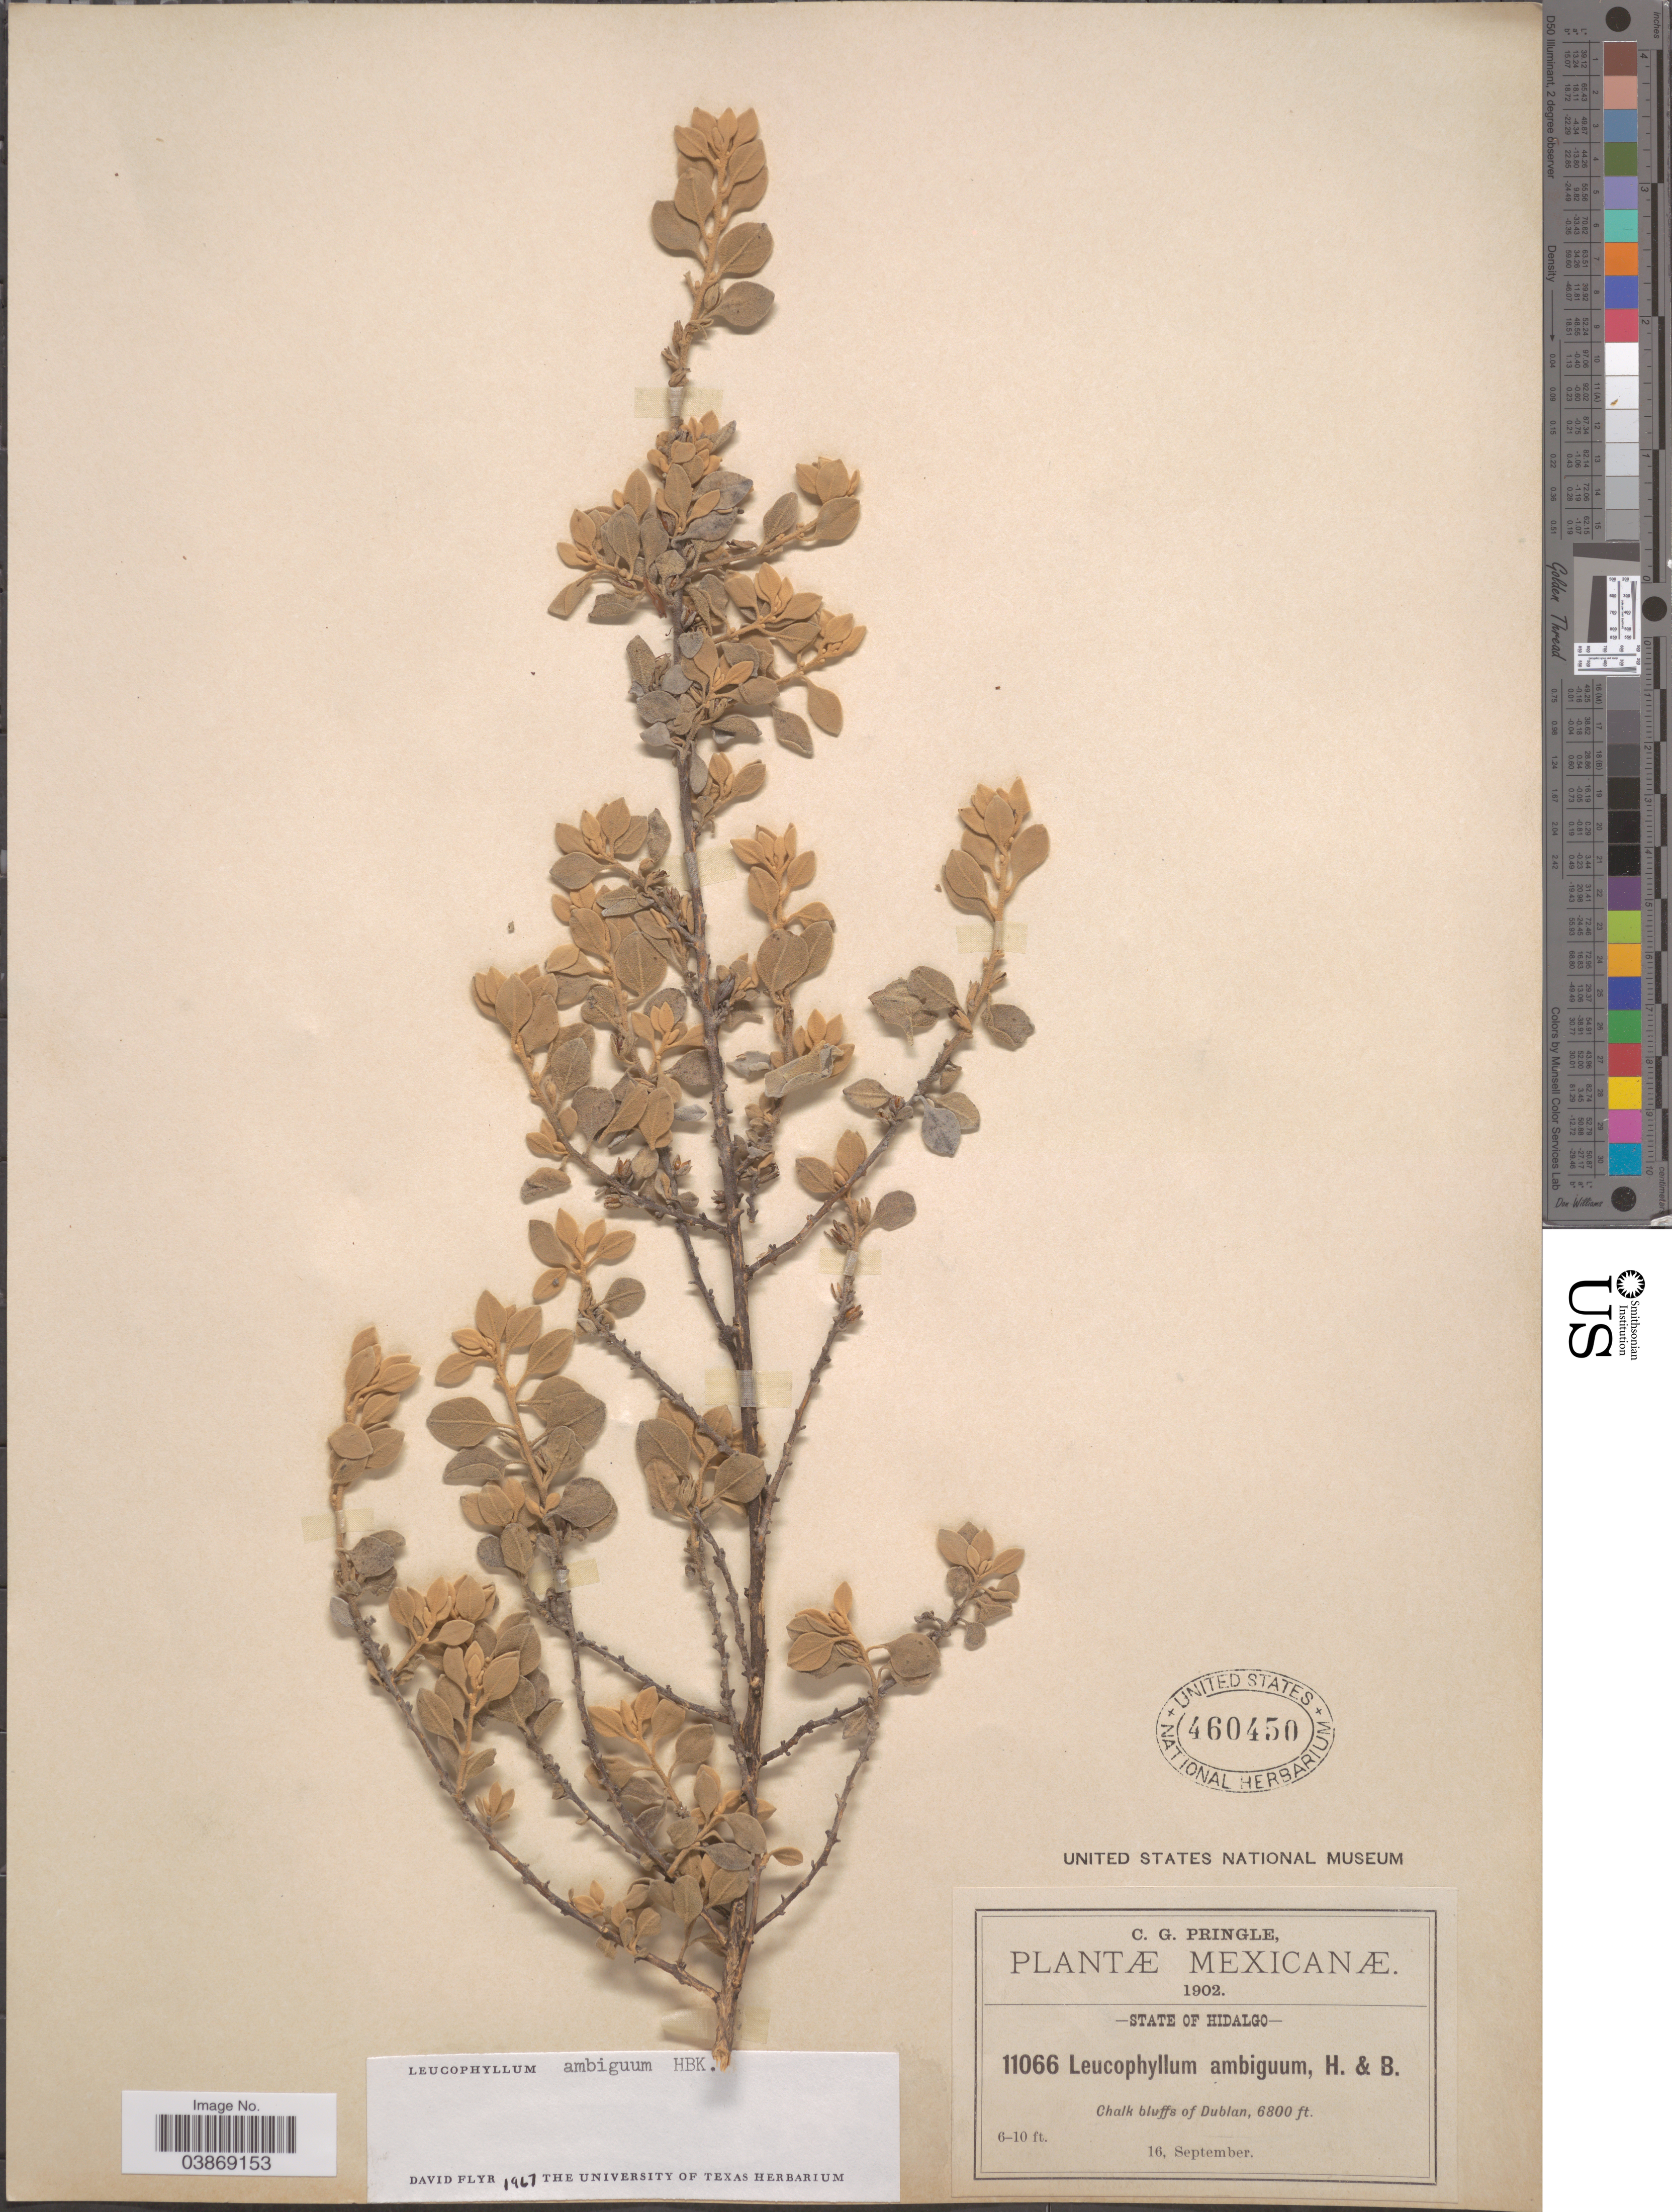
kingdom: Plantae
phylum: Tracheophyta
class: Magnoliopsida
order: Lamiales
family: Scrophulariaceae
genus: Leucophyllum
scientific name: Leucophyllum ambiguum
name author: Bonpl.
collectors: C. G. Pringle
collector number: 11066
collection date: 1902-09-16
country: Mexico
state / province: Hidalgo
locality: Chalk bluffs of Dublan.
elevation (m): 2073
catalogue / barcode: US 460450